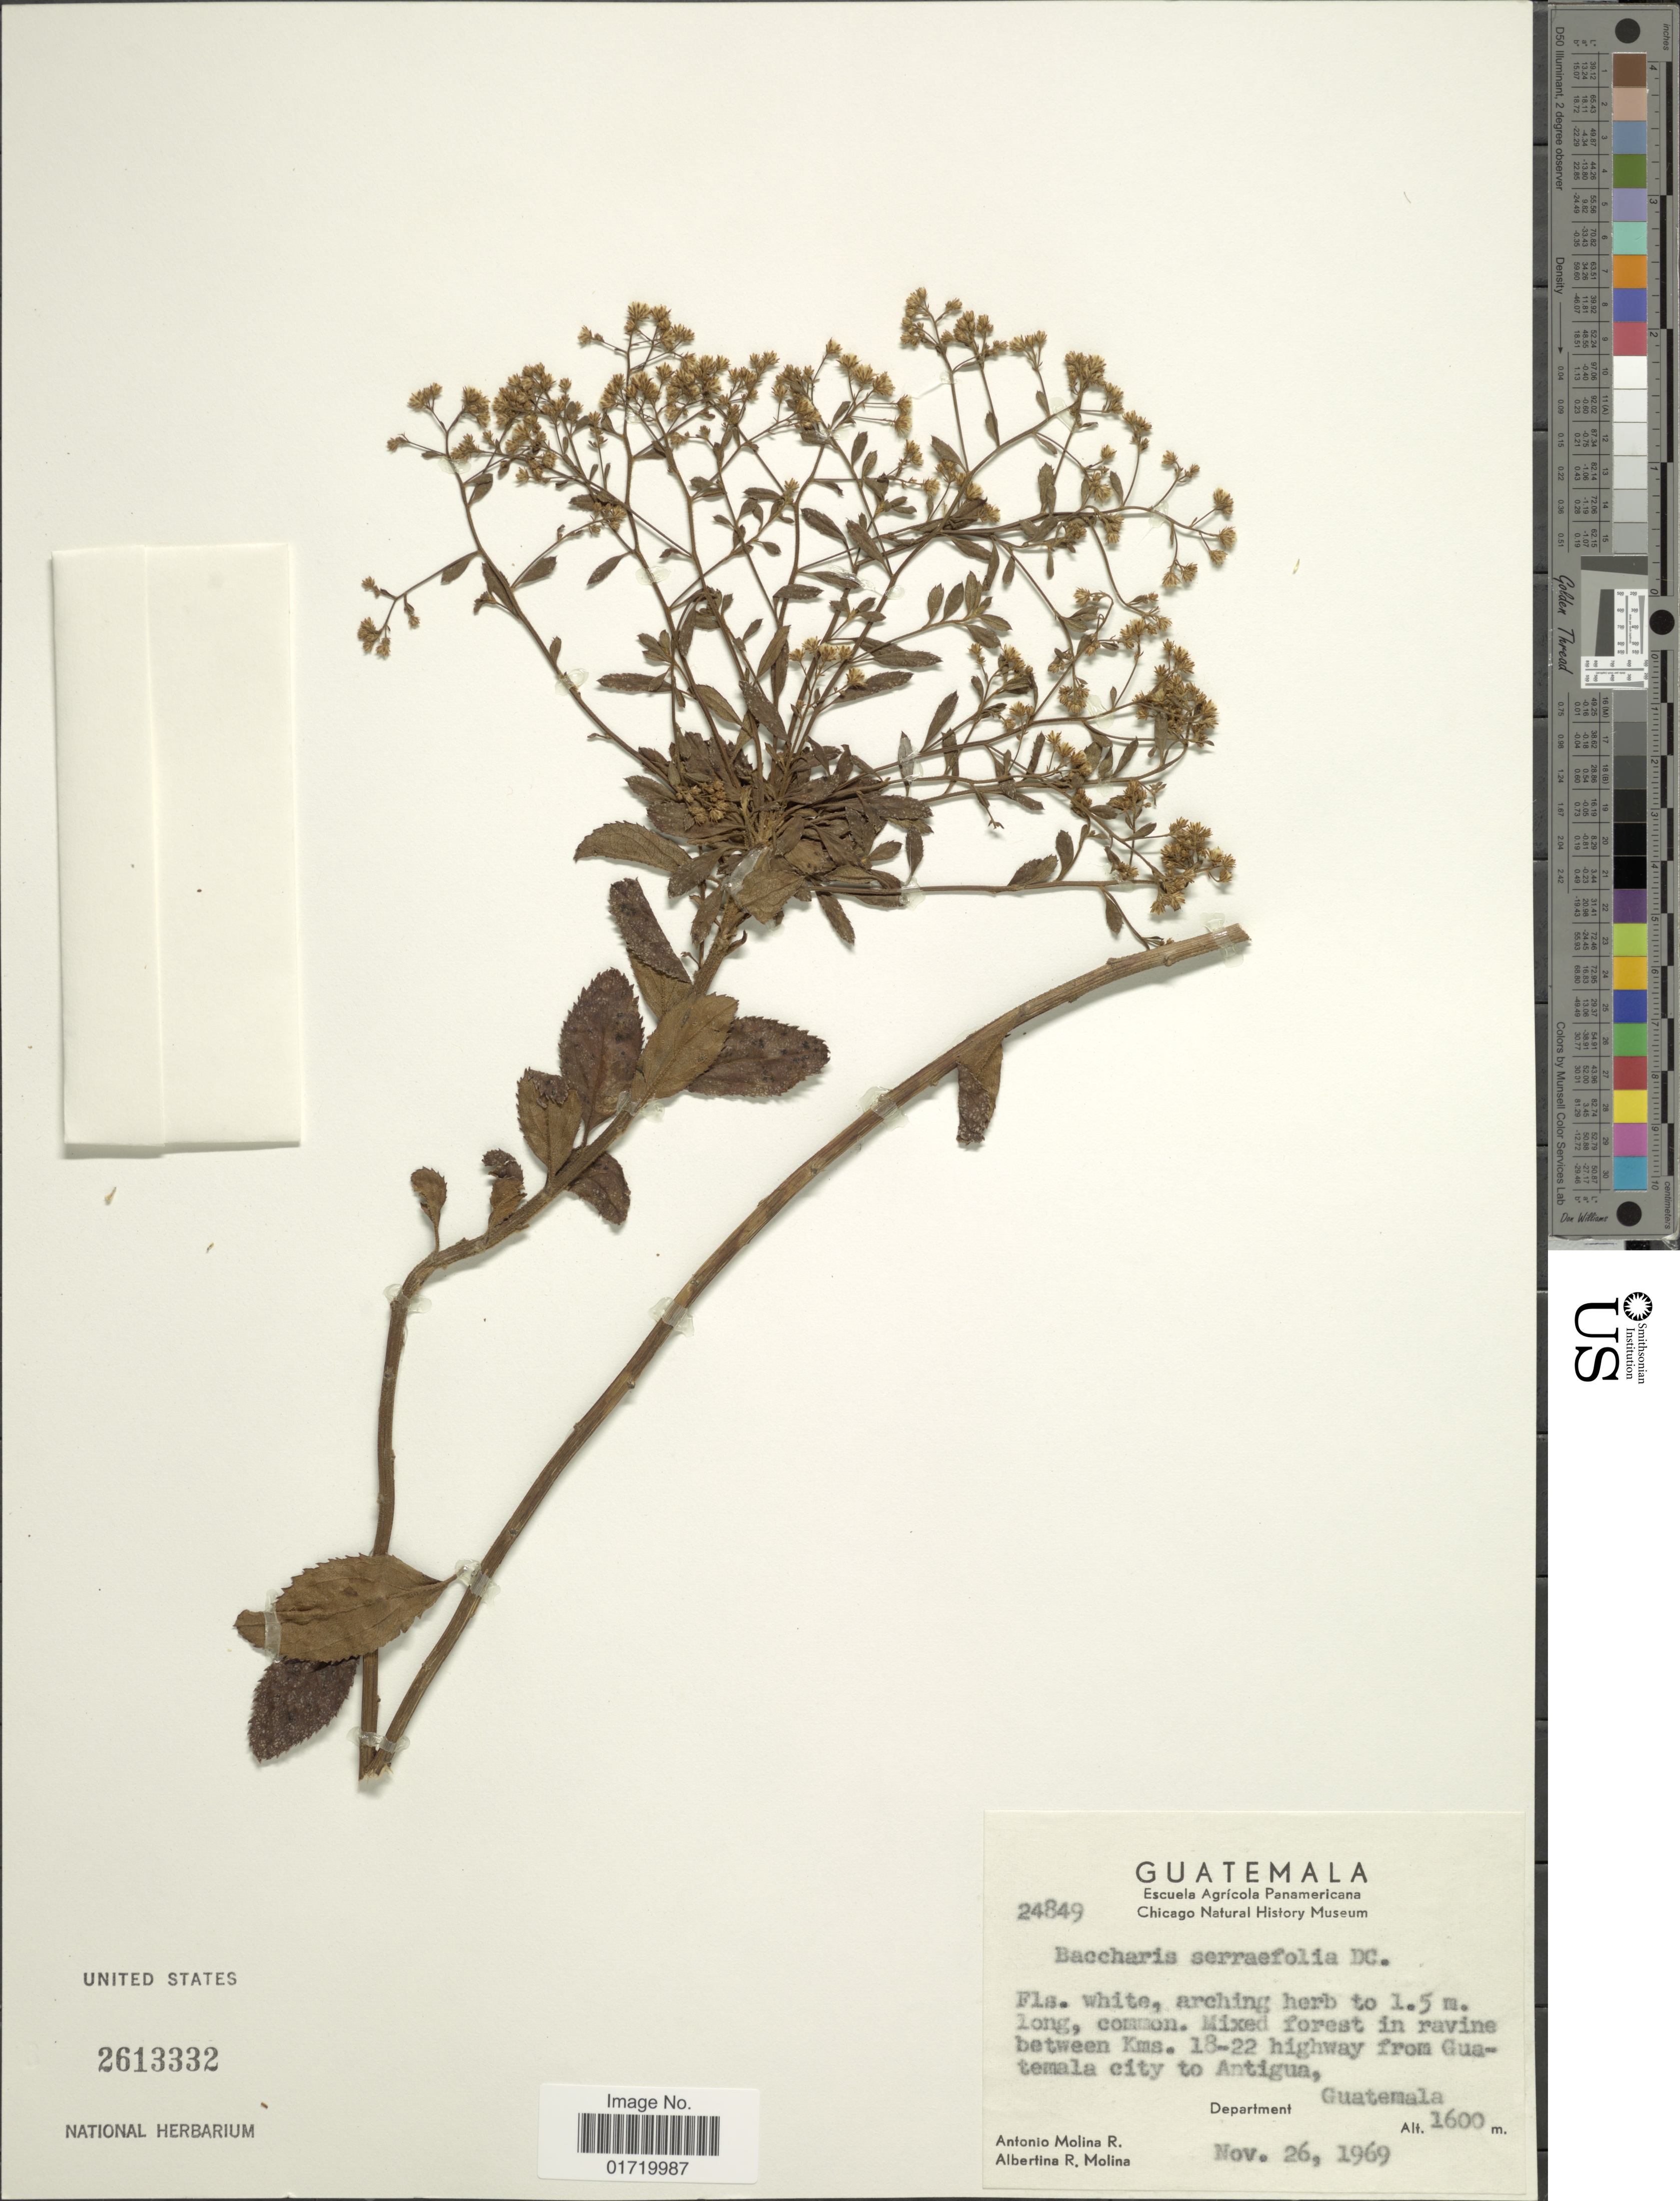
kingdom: Plantae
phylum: Tracheophyta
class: Magnoliopsida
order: Asterales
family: Asteraceae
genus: Baccharis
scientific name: Baccharis serrifolia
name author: DC.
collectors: A. Molina R. & A. R. Molina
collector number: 24849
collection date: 1969-11-26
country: Guatemala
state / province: Guatemala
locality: Between kms 18-22 highway from Guatemala city to Antigua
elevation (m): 1600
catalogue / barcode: US 2613332